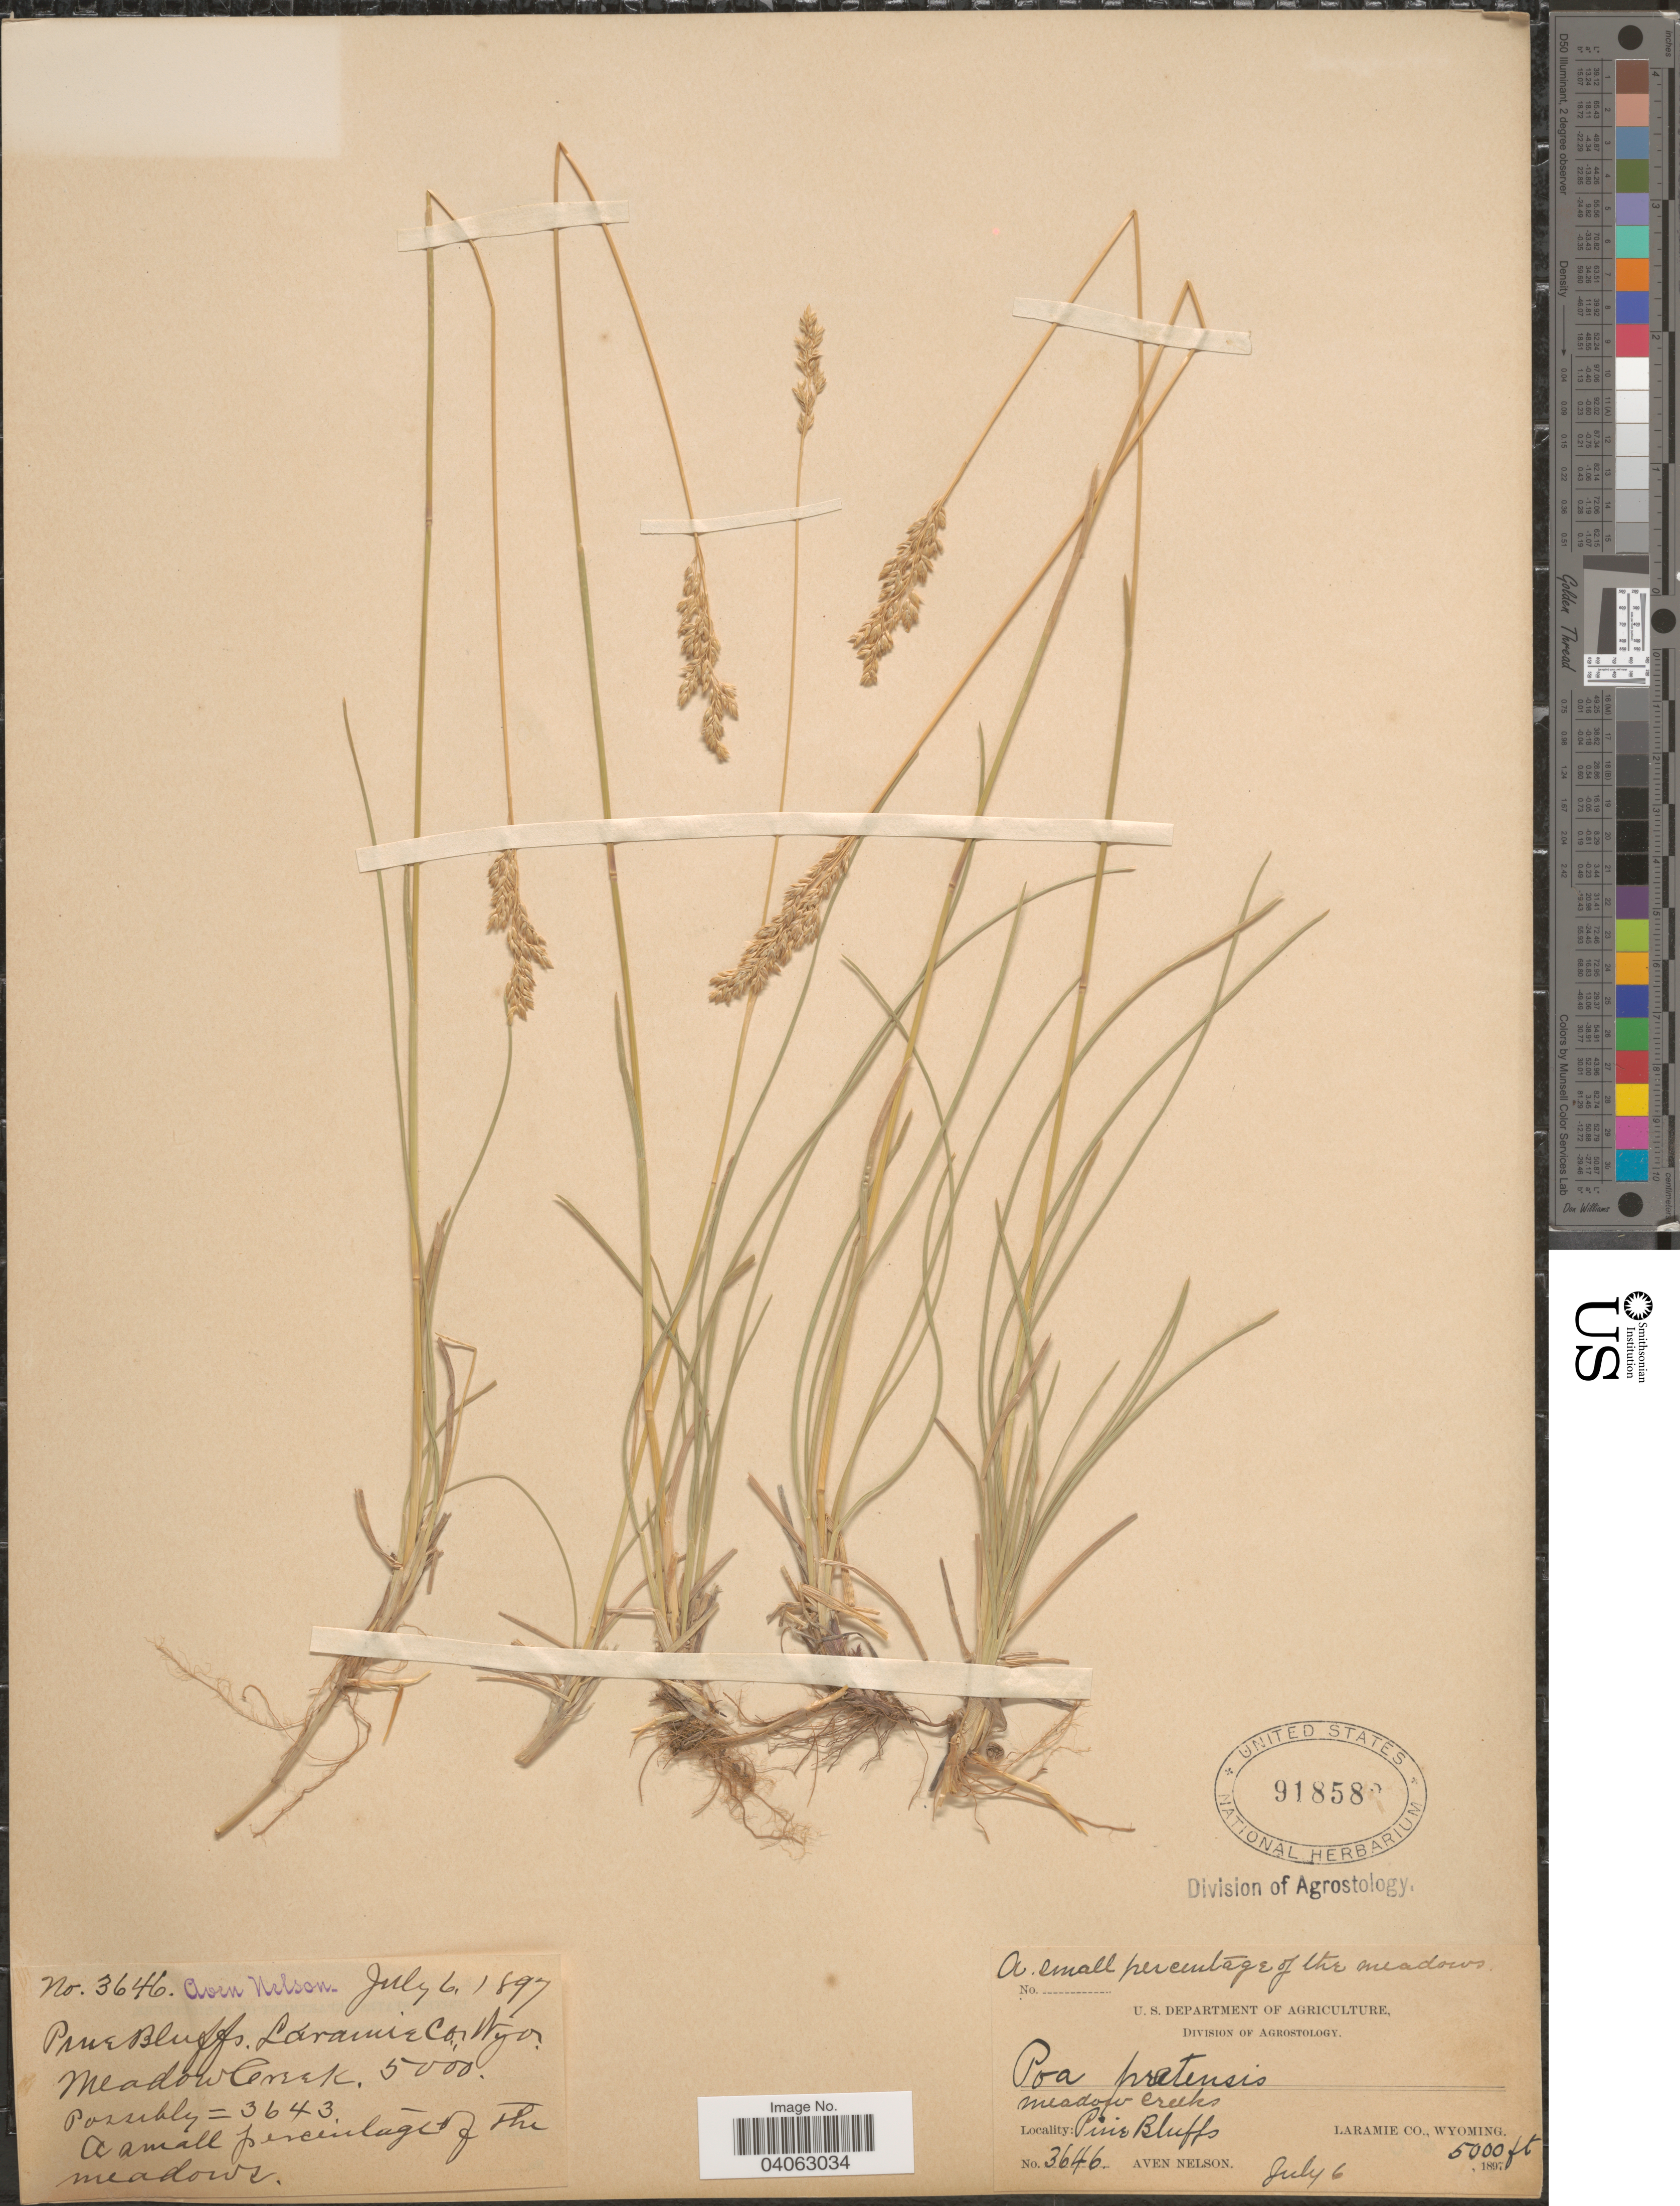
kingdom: Plantae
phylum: Tracheophyta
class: Liliopsida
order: Poales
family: Poaceae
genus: Poa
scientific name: Poa pratensis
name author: L.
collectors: A. Nelson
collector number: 3646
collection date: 1897-07-06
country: United States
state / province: Wyoming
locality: Pine Bluffs, Laramie Co. Meadow Creeks.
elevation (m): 1524